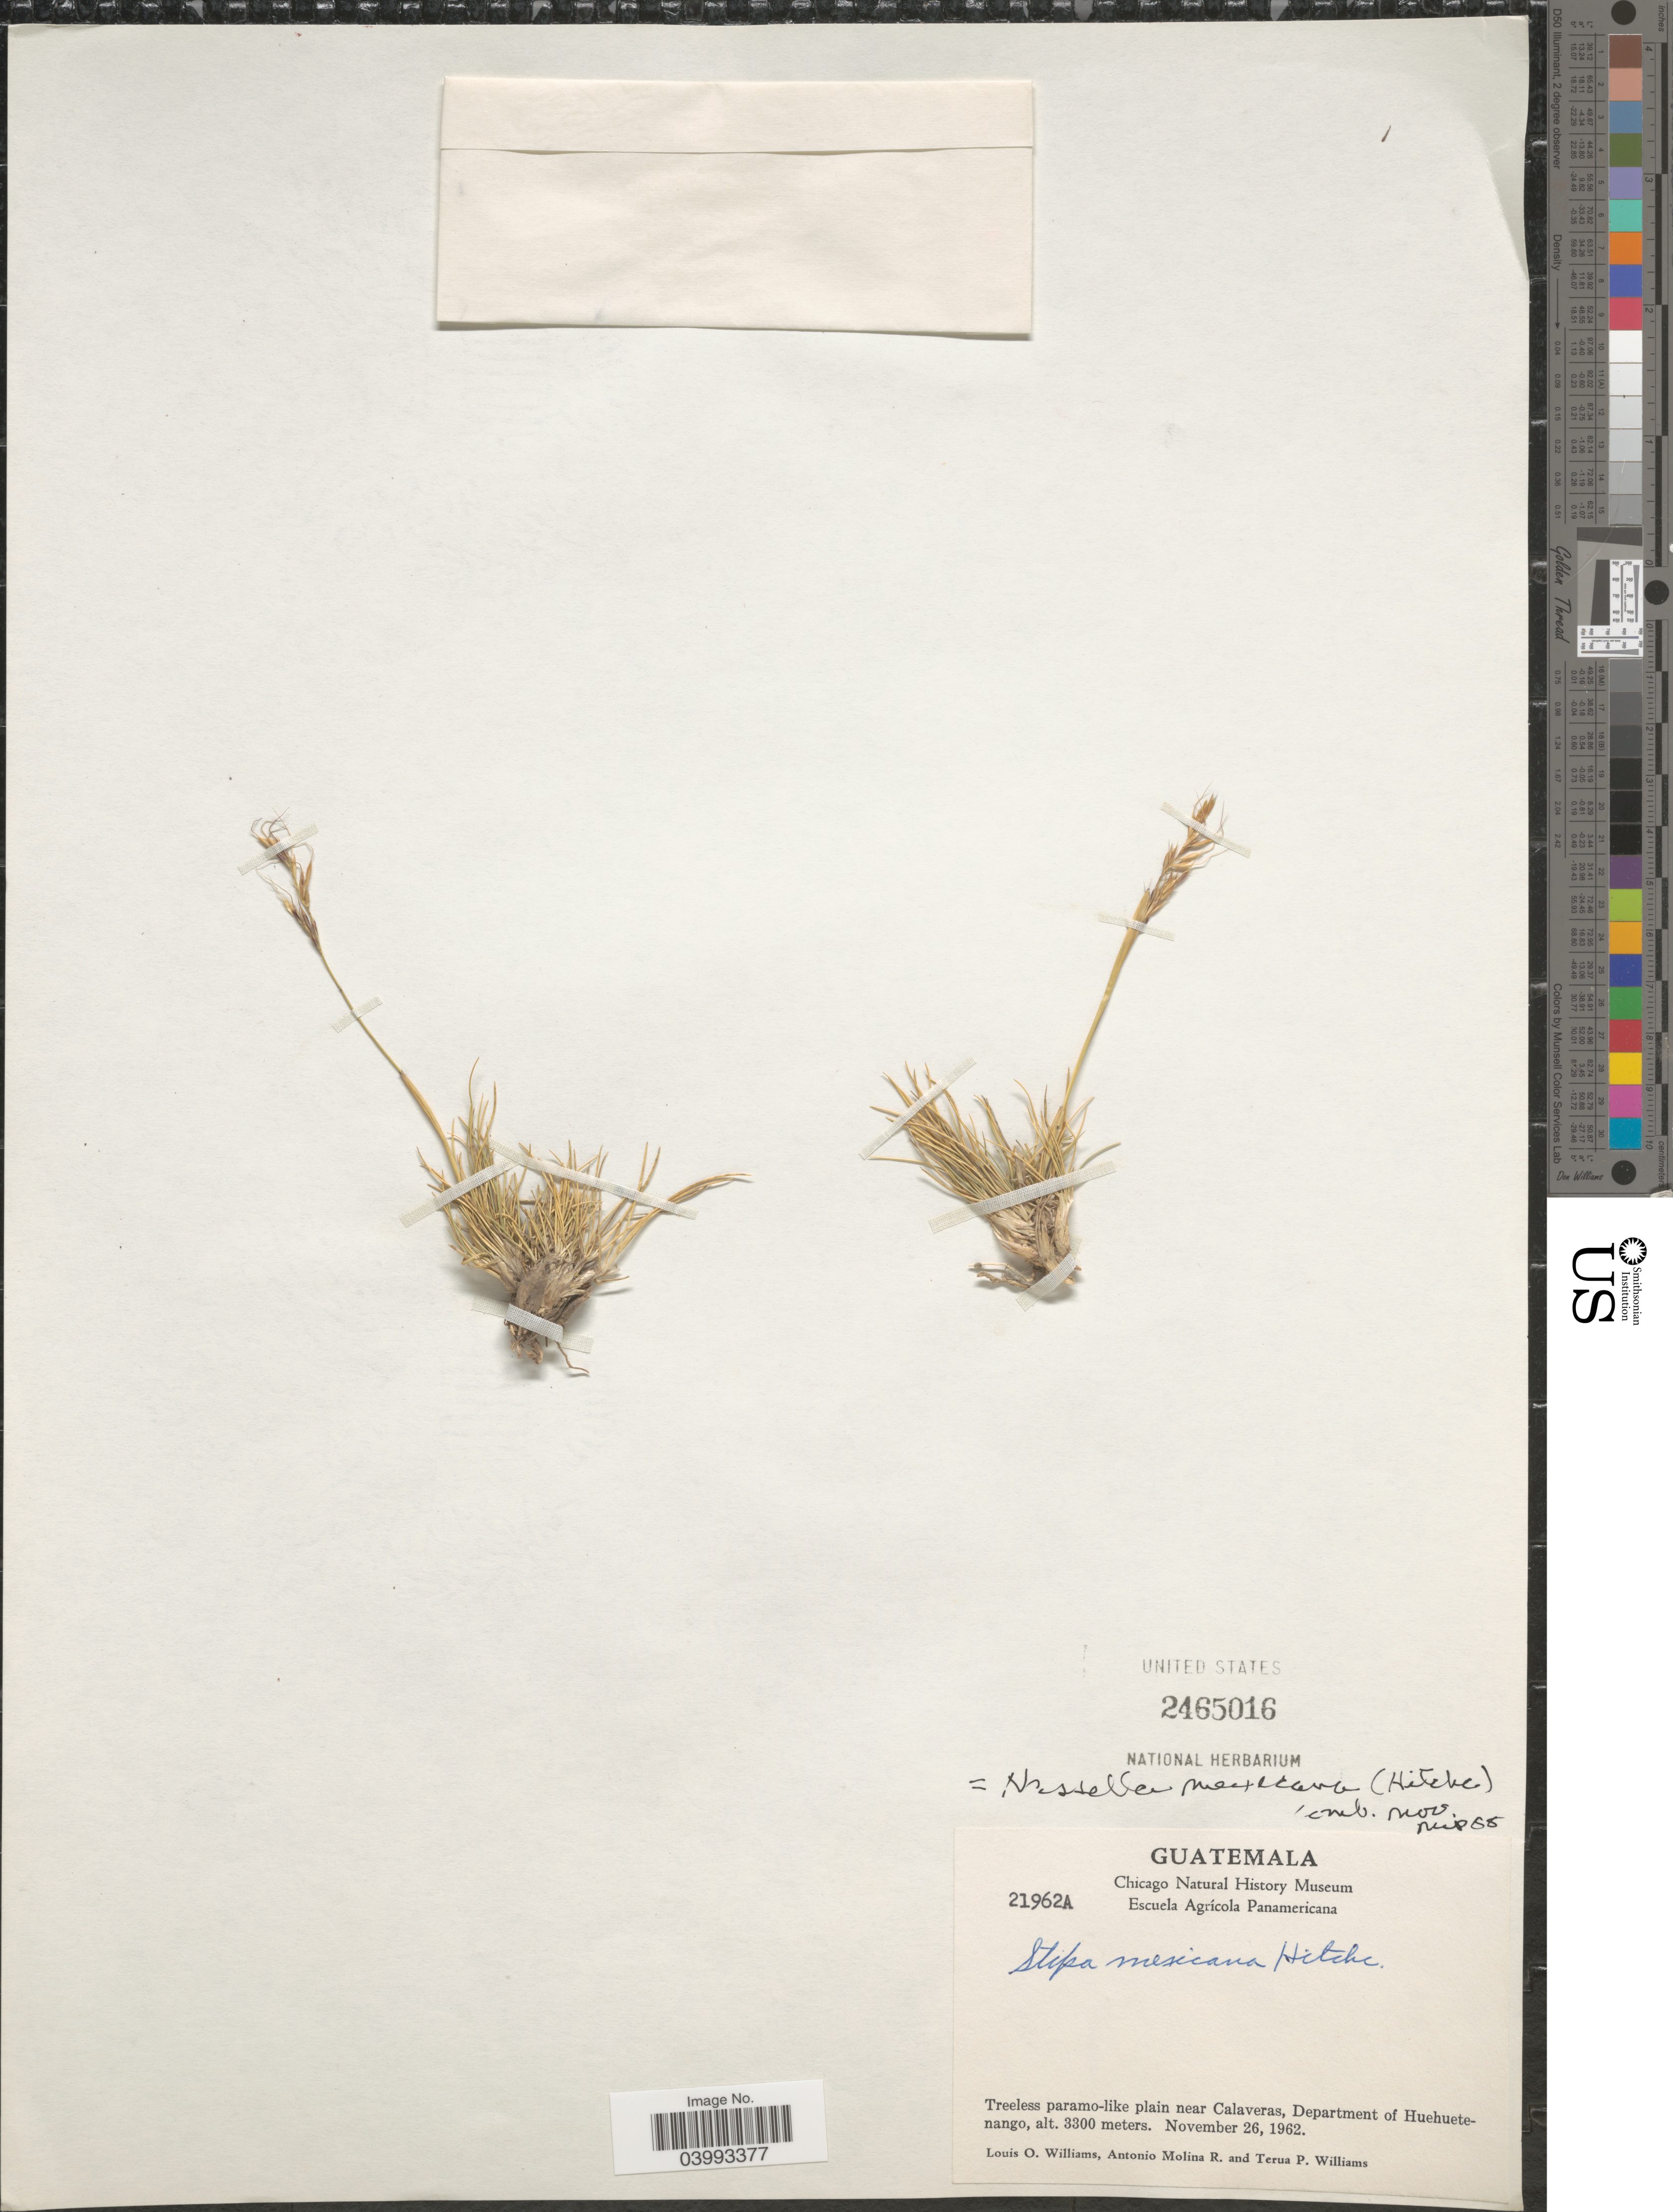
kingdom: Plantae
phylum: Tracheophyta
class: Liliopsida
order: Poales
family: Poaceae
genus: Nassella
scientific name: Nassella mexicana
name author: (Hitchc.) R.W. Pohl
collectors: L. O. Williams, A. Molina R. & T. Williams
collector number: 21962A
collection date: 1962-11-26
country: Guatemala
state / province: Huehuetenango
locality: Near Calaveras, Department of Huehuetenango.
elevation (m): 3300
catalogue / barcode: US 2465016